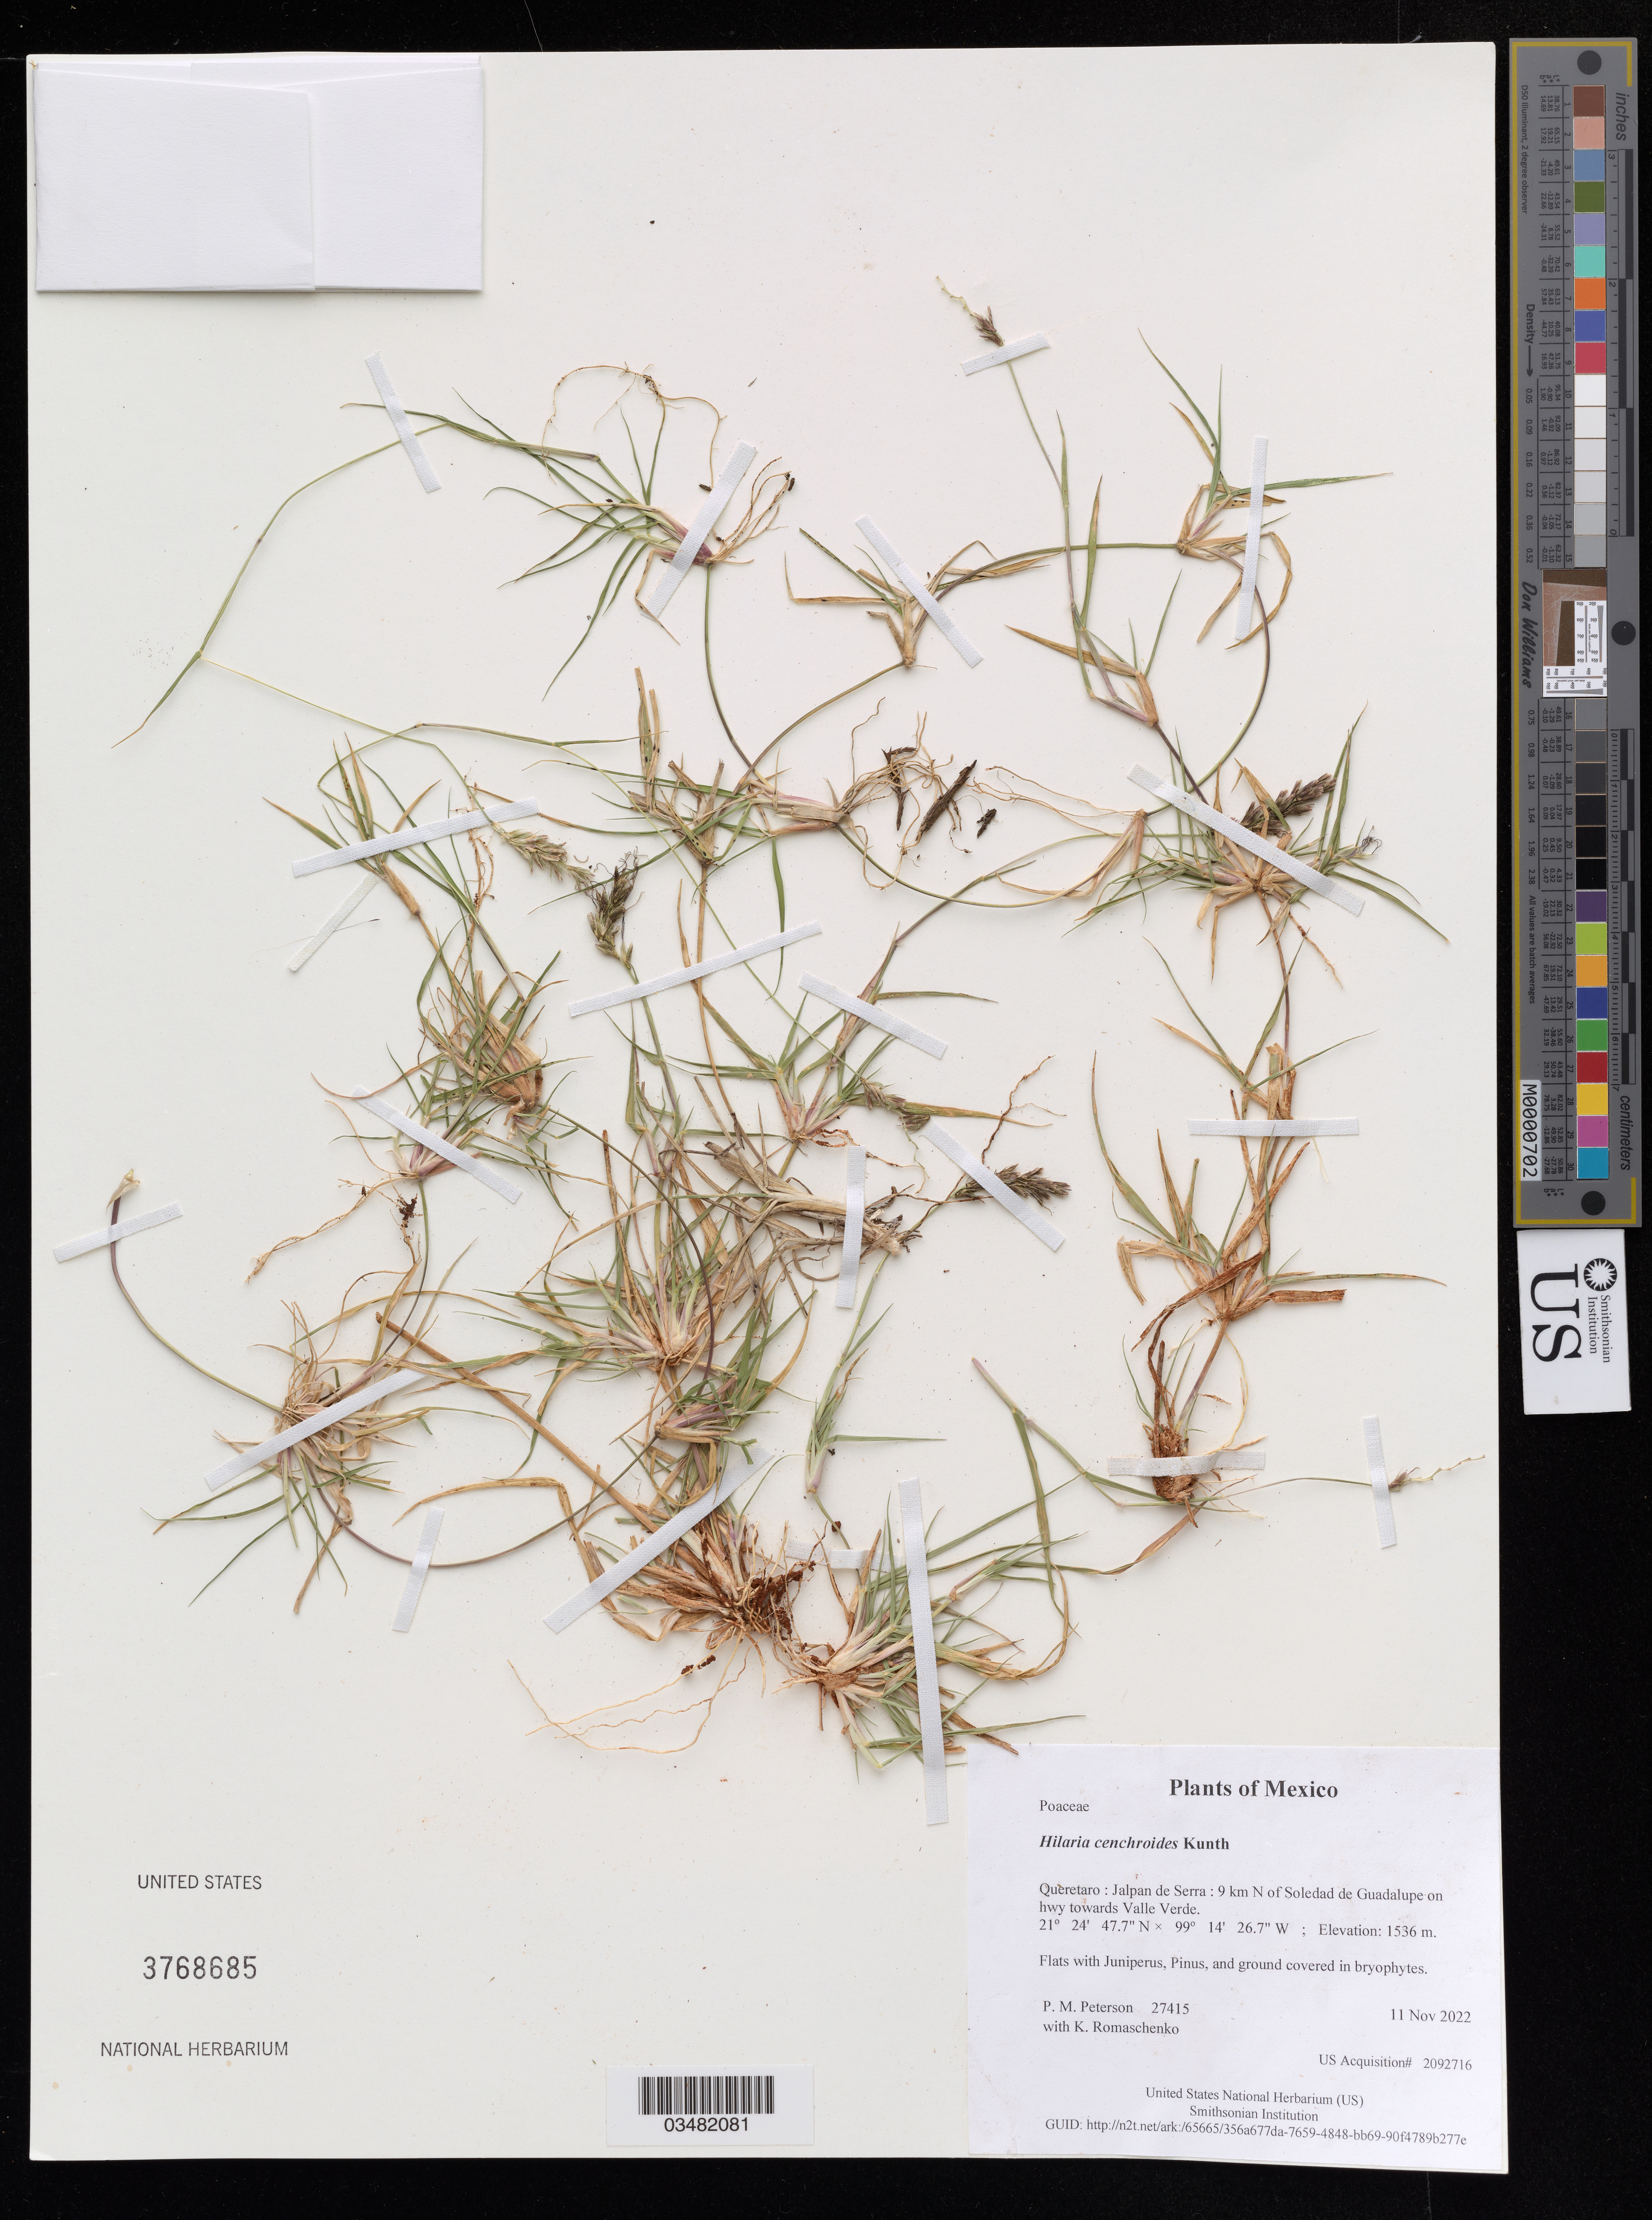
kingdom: Plantae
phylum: Tracheophyta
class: Liliopsida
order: Poales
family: Poaceae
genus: Hilaria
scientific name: Hilaria cenchroides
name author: Kunth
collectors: P. M. Peterson & K. Romaschenko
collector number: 27415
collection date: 2022-11-11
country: México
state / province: Queretaro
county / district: Jalpan de Serra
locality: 9 km N of Soledad de Guadalupe on hwy towards Valle Verde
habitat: Flats with Juniperus, Pinus, and ground covered in bryophytes.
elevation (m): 1536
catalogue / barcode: US 3768685